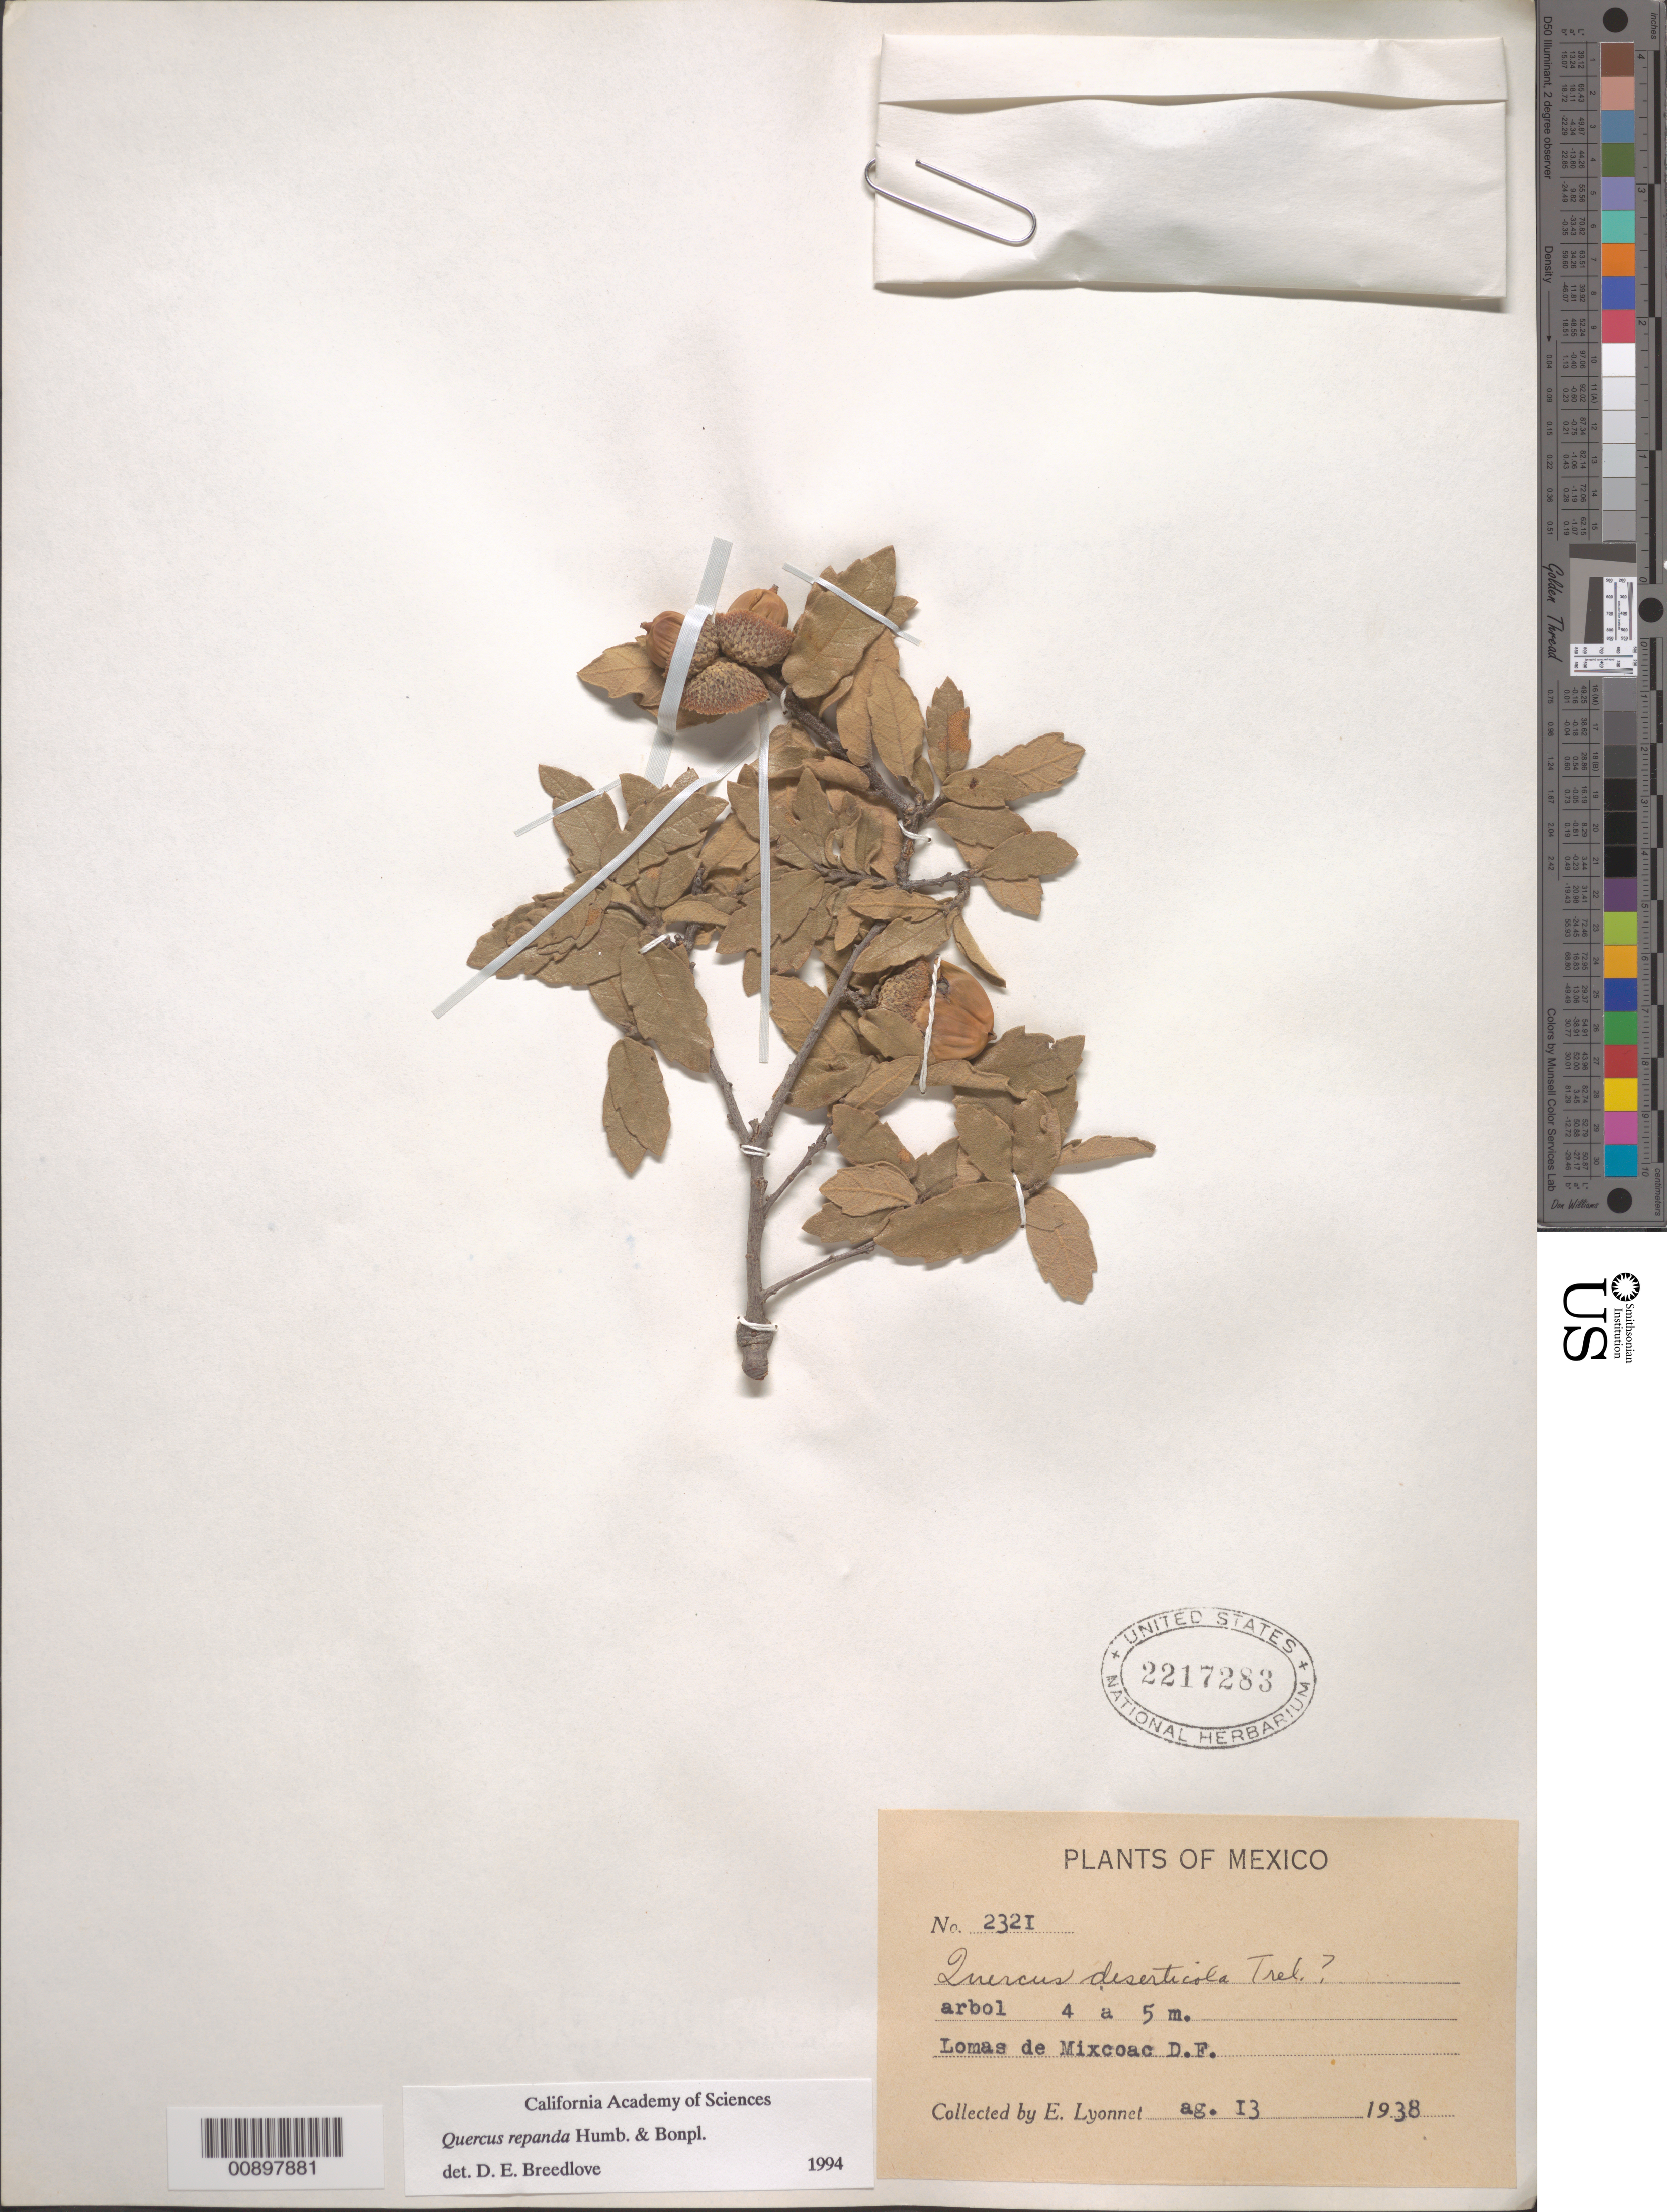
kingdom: Plantae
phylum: Tracheophyta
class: Magnoliopsida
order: Fagales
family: Fagaceae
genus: Quercus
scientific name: Quercus repanda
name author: Humb. & Bonpl.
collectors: Bro. E. Lyonnet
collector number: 2321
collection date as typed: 13 Aug 1938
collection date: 1938-08-13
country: Mexico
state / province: Distrito Federal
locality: Lomas de Mixcoac, D.F.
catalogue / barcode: US 2217283